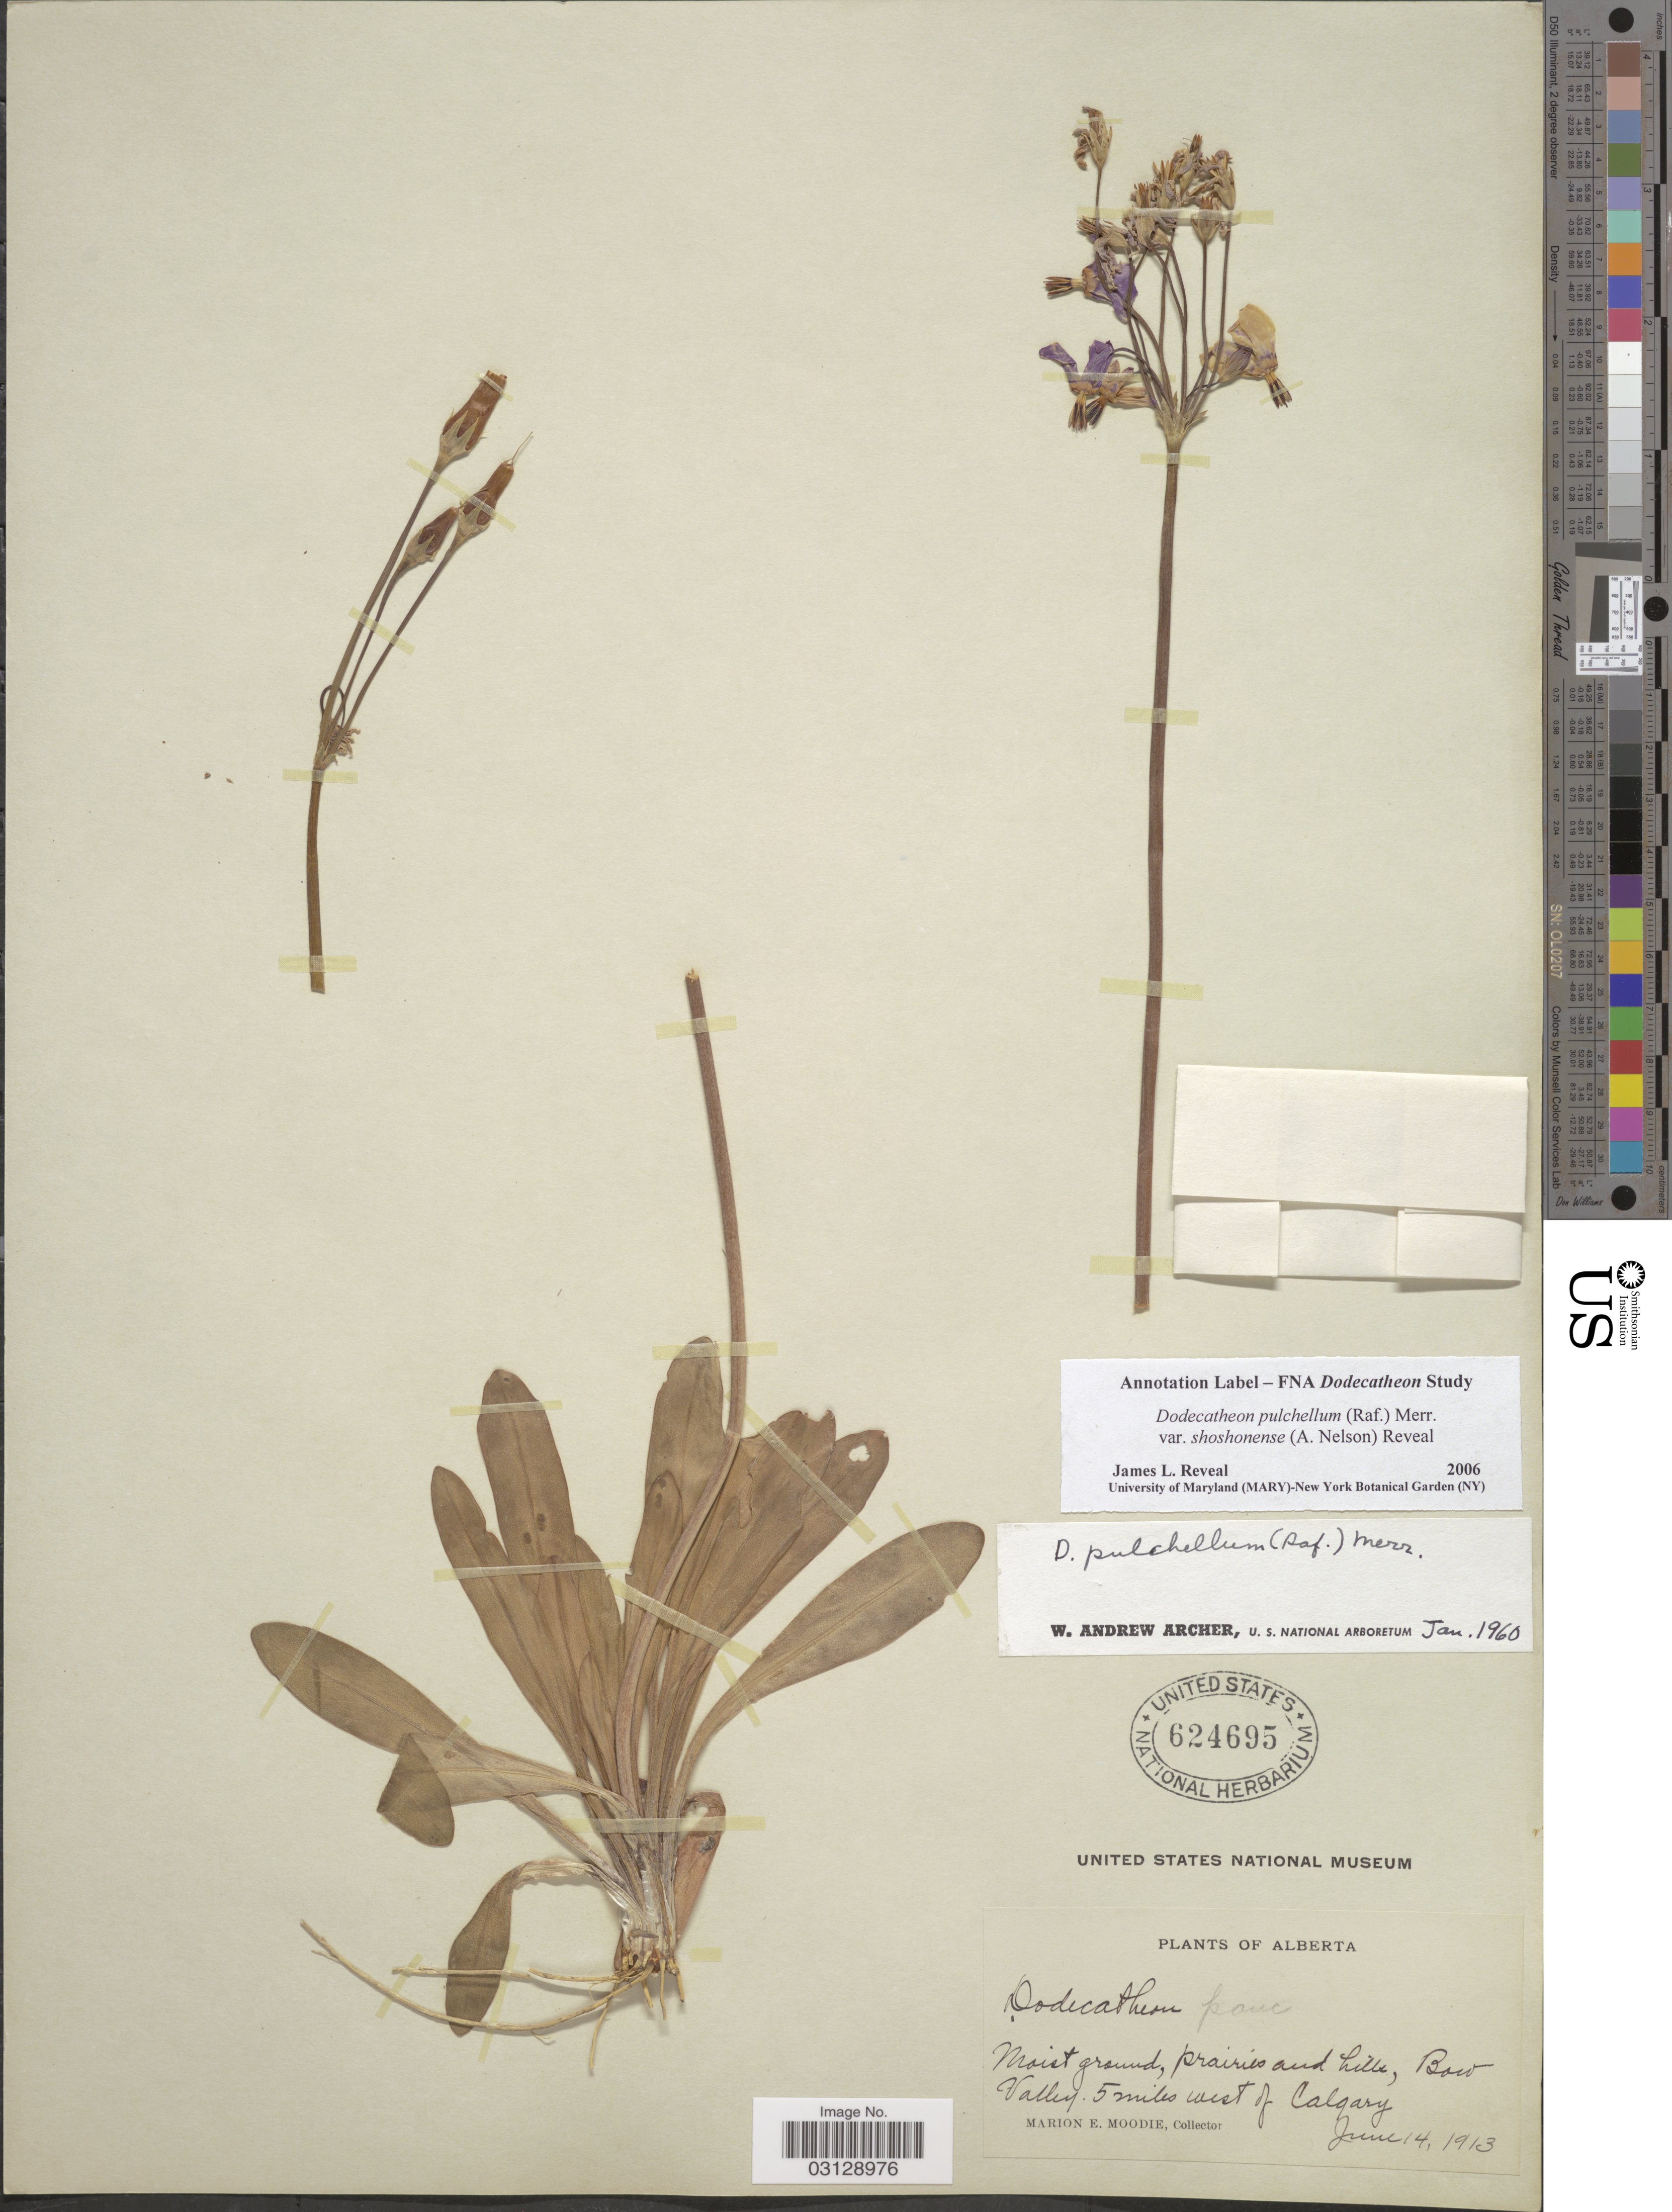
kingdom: Plantae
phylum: Tracheophyta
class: Magnoliopsida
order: Ericales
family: Primulaceae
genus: Dodecatheon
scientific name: Dodecatheon pulchellum var. shoshonense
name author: (A. Nelson) Reveal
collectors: M. E. Moodie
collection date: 1913-06-14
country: Canada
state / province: Alberta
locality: Bow Valley. 5 miles west of Calgary.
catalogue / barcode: US 624695